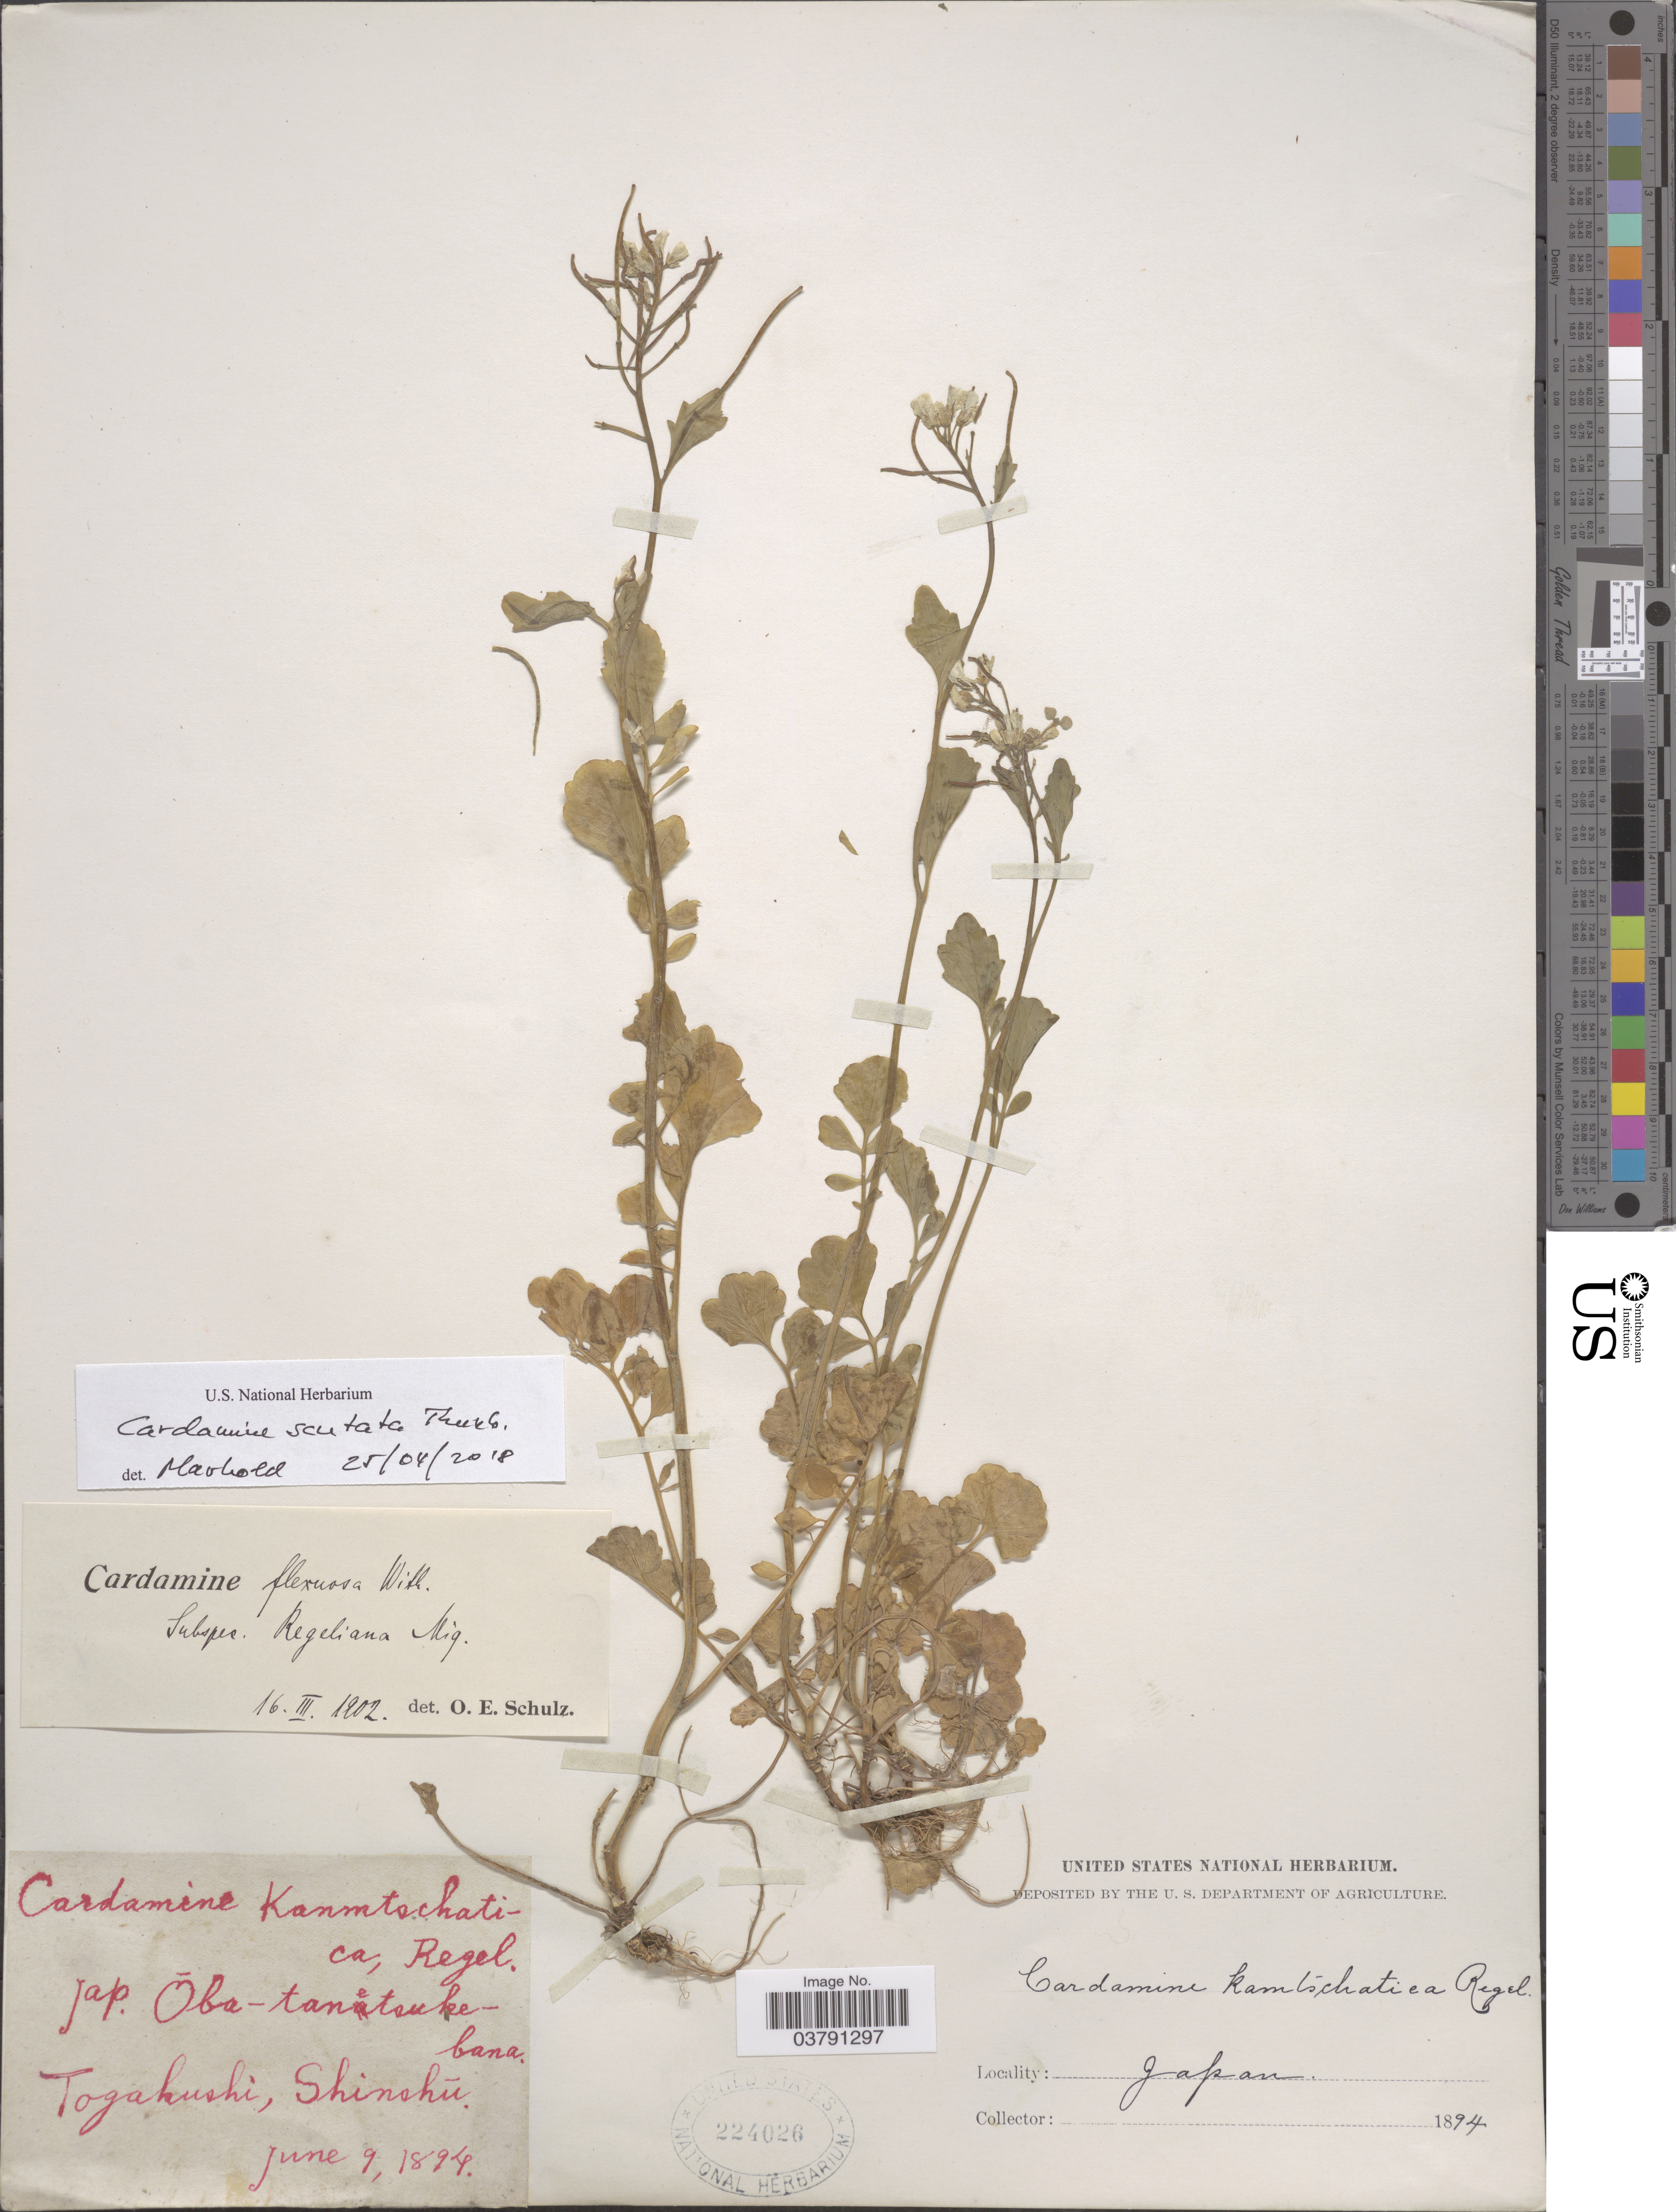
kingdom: Plantae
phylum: Tracheophyta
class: Magnoliopsida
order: Brassicales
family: Brassicaceae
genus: Cardamine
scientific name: Cardamine scutata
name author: Thunb.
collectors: ex herb. United States National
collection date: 1894-06-09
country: Japan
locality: Togakushi, Shinshü.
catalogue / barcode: US 224026